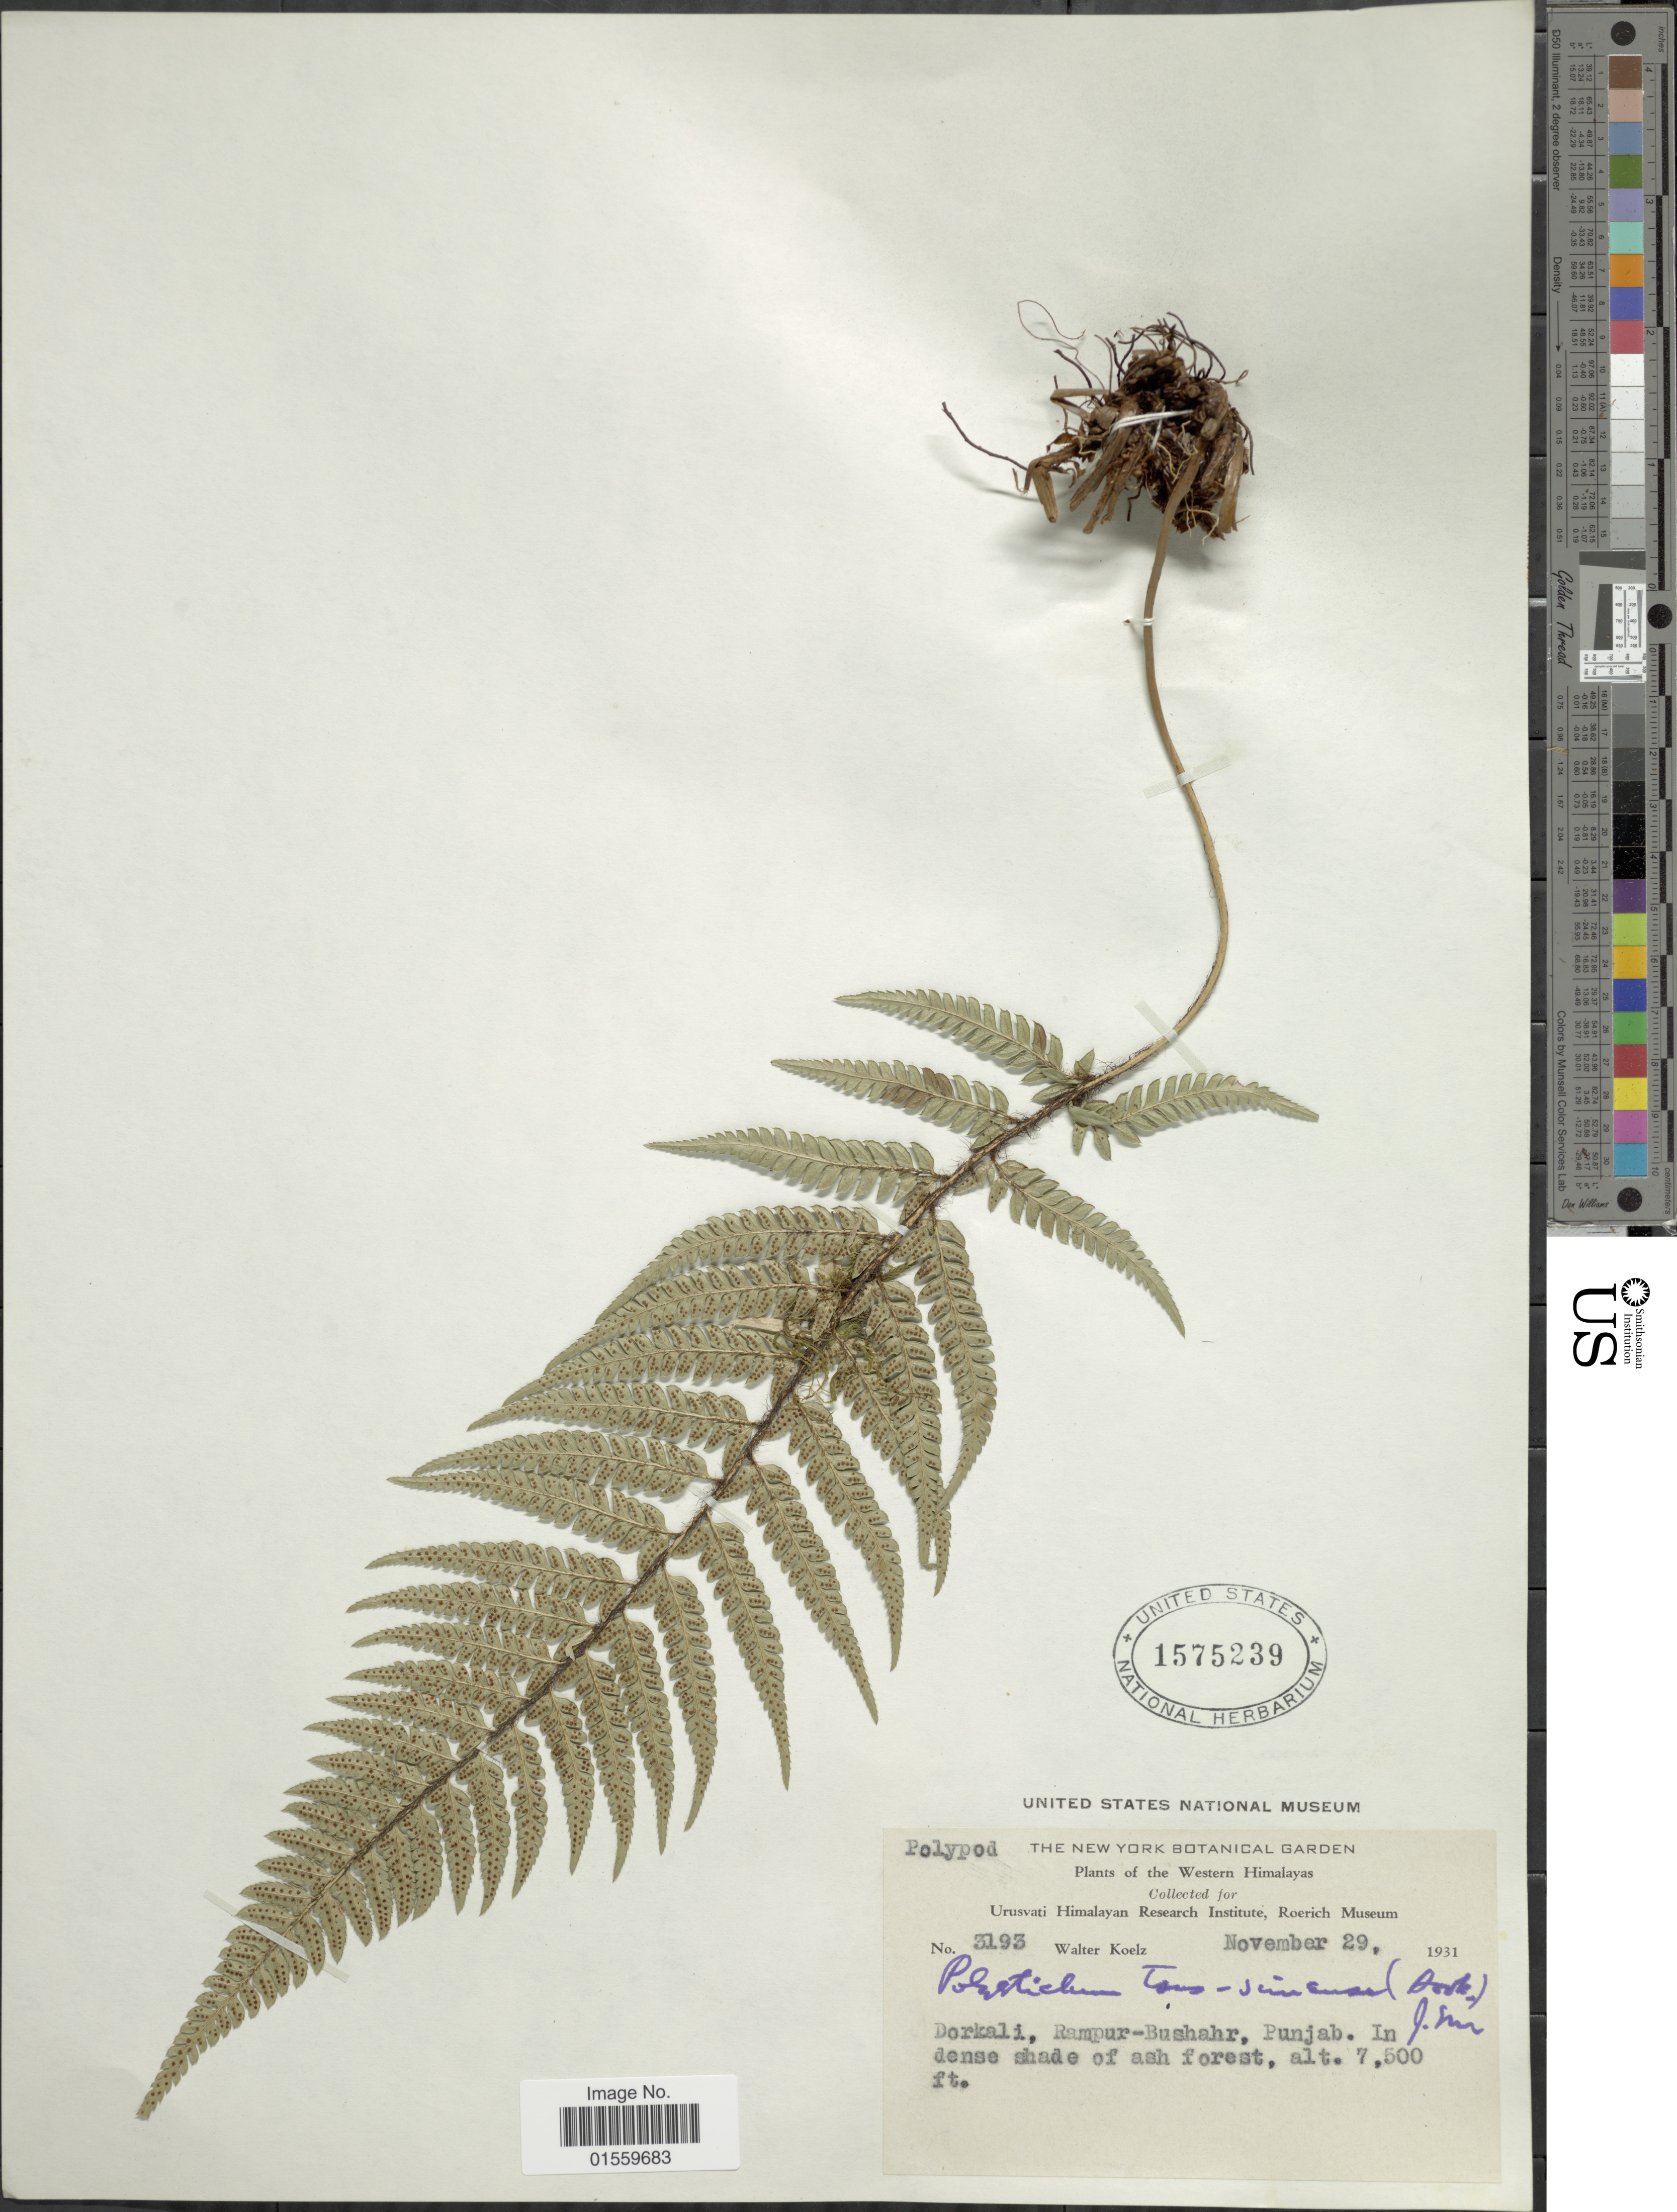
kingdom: Plantae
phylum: Tracheophyta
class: Polypodiopsida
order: Polypodiales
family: Dryopteridaceae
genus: Polystichum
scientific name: Polystichum tsus-simense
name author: (Hook.) J. Sm.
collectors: W. N. Koelz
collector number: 3193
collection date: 1931-11-29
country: India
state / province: Punjab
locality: Western Himalayas, Dorkali, Rampur-Bushahr, Punjab.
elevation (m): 2286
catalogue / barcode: US 1575239